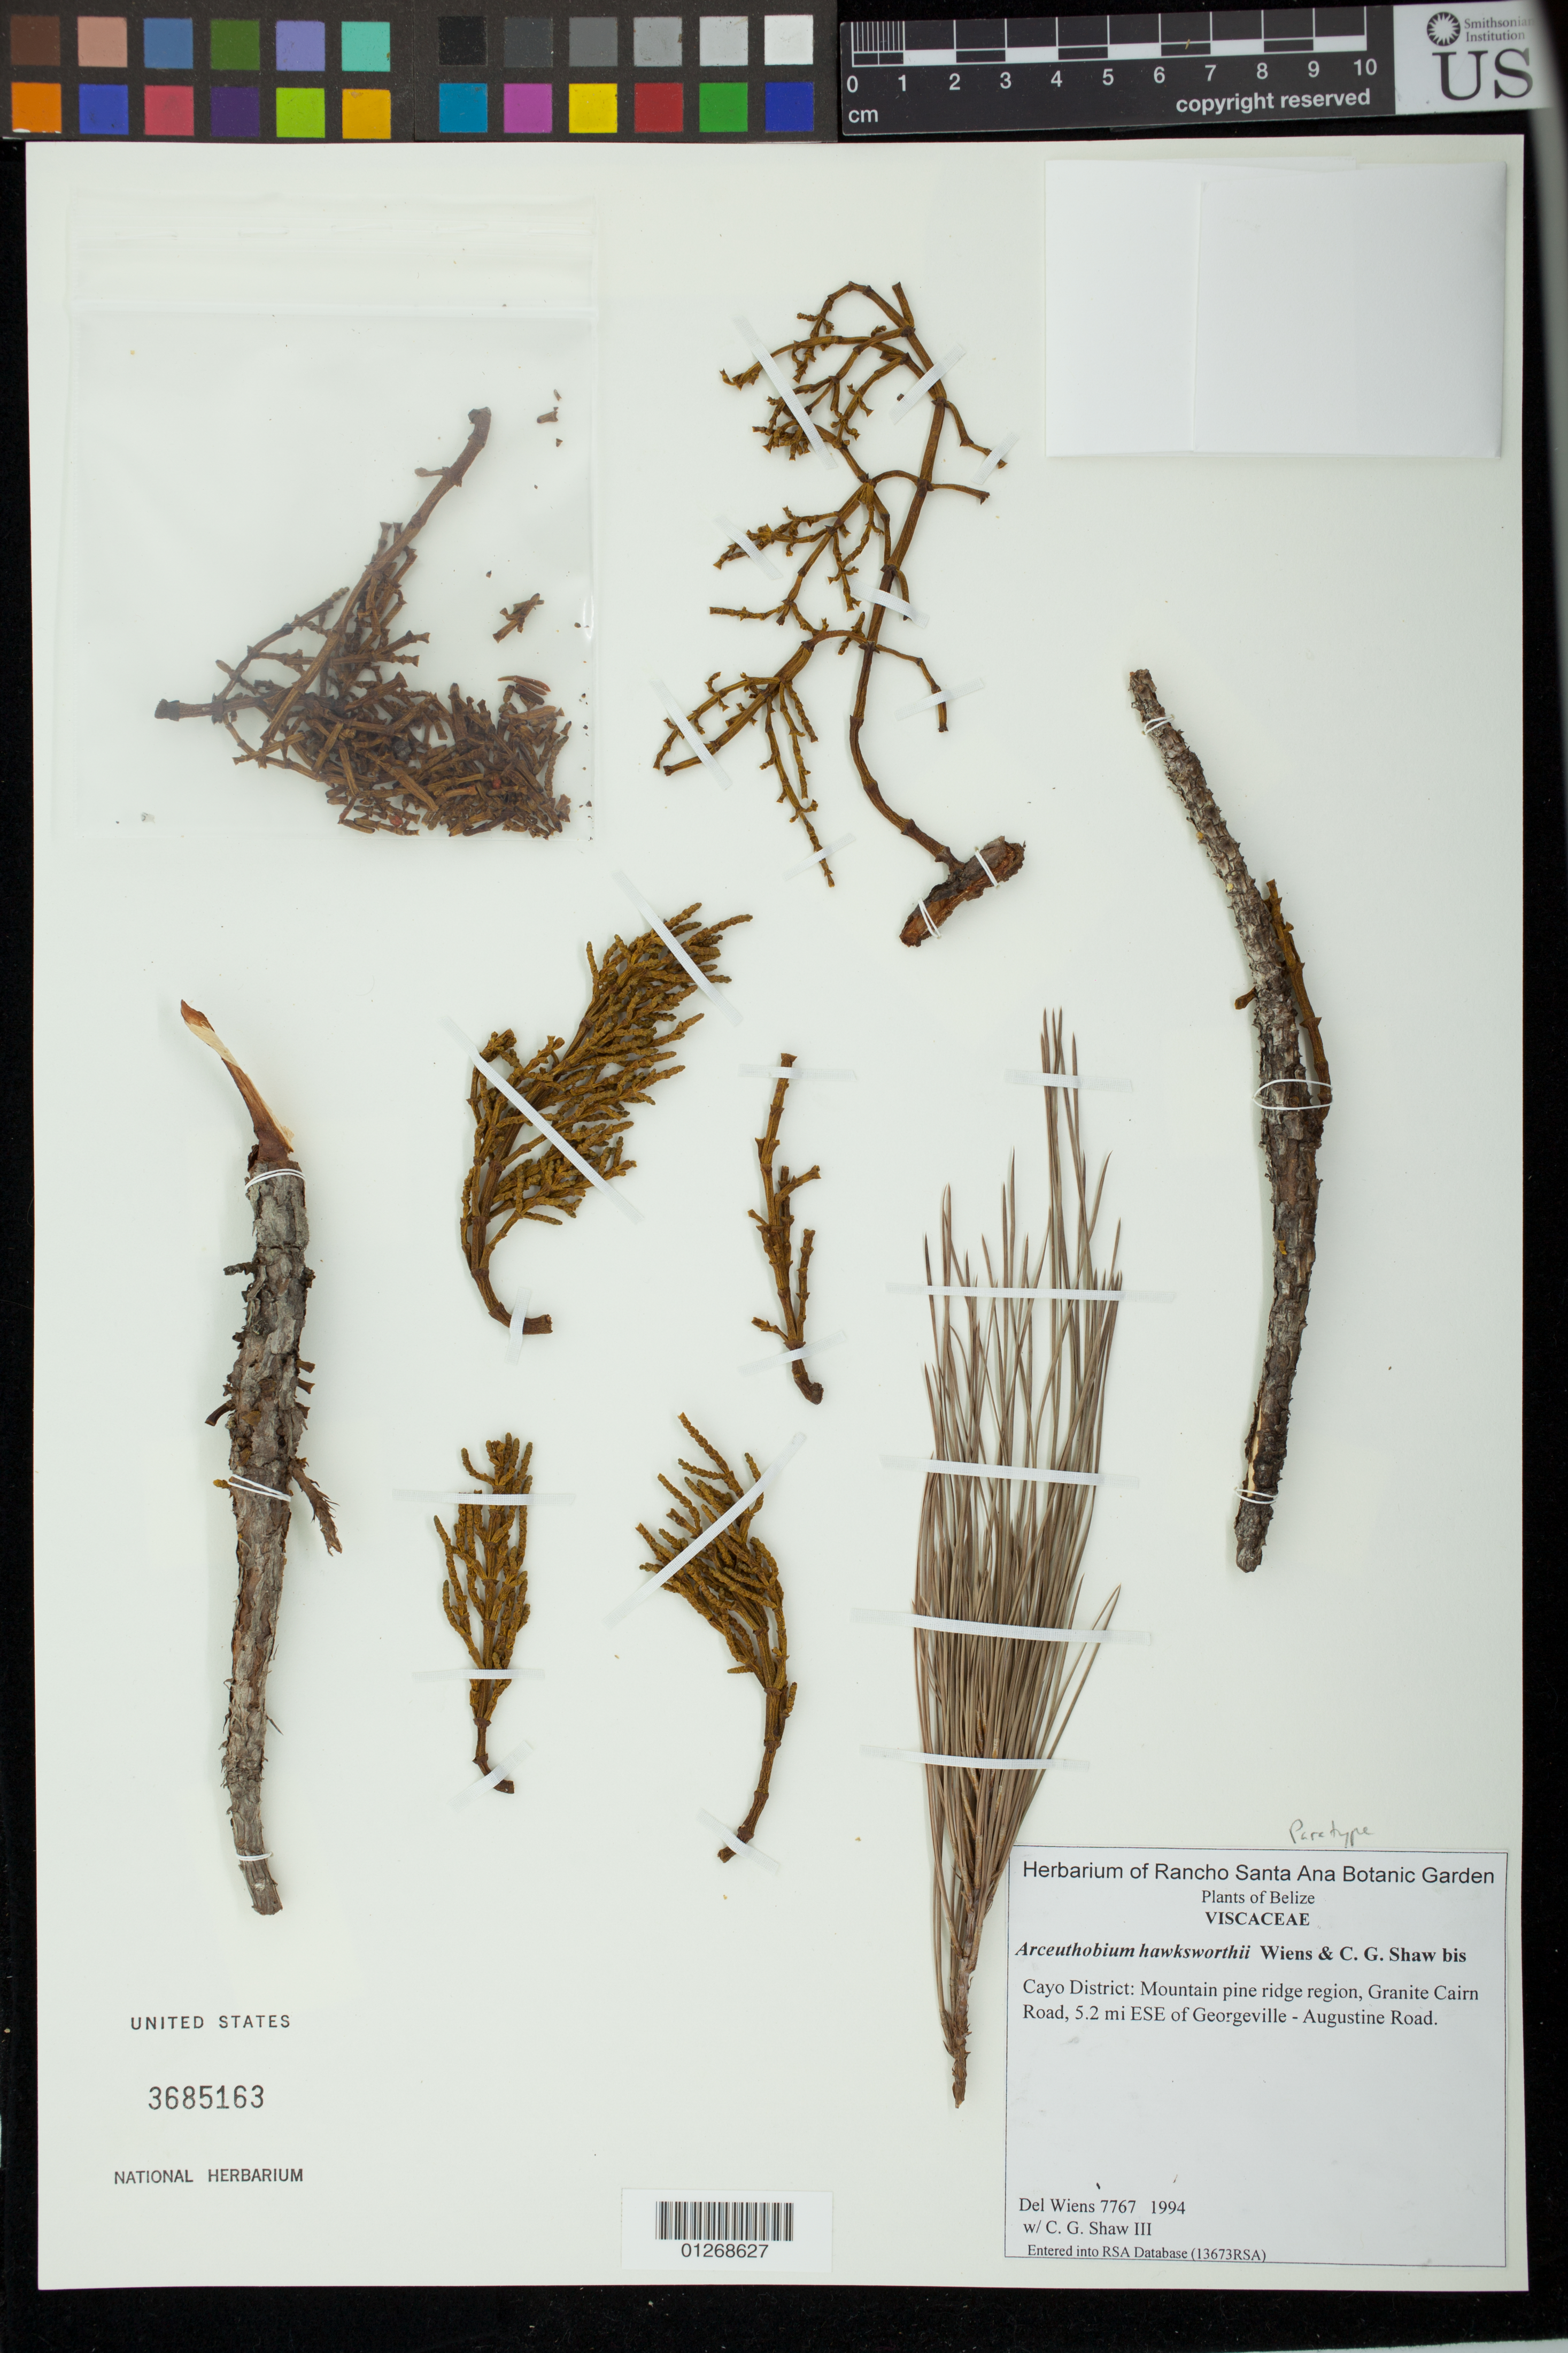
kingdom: Plantae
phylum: Tracheophyta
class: Magnoliopsida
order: Santalales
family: Viscaceae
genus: Arceuthobium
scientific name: Arceuthobium hawksworthii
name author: Wiens & C.G. Shaw bis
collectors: D. Wiens & C. G. Shaw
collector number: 7767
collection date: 1994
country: Belize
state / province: Cayo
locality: Cayo District: Mountain pine ridge region, Granite Cairn Road, 5.2 mi ESE of Georgeville - Augustine Road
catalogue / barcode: US 3685163